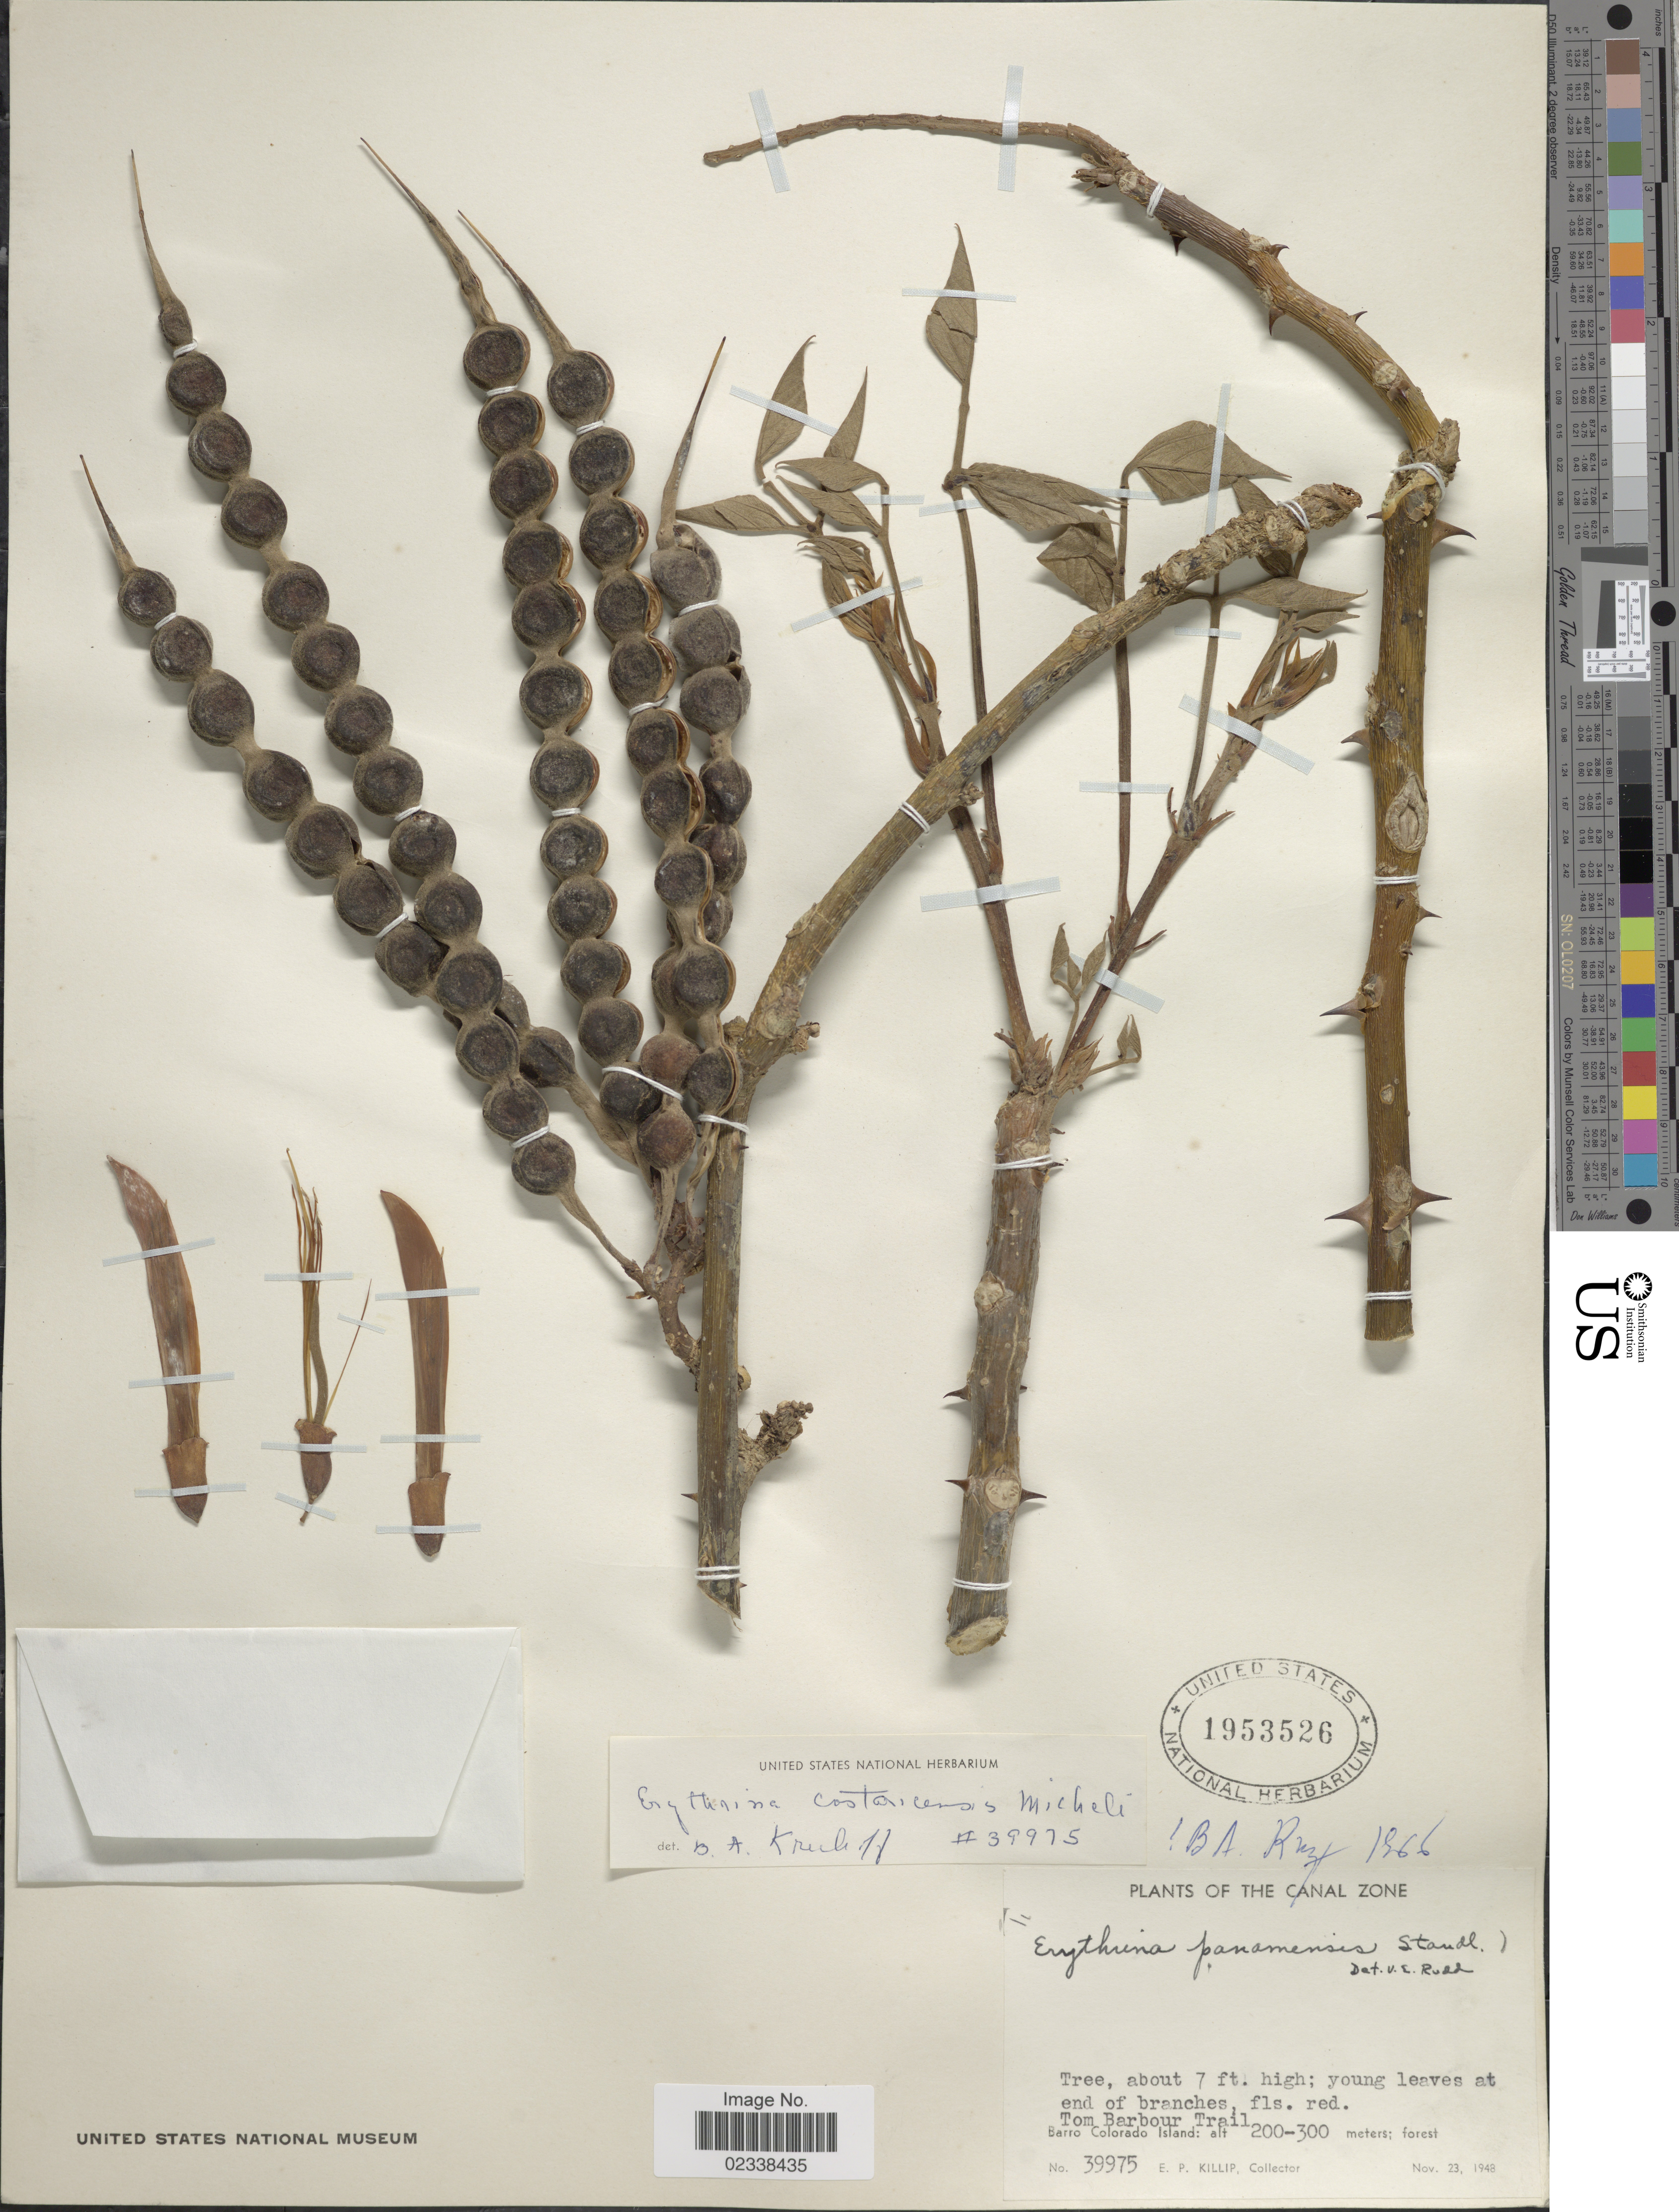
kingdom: Plantae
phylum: Tracheophyta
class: Magnoliopsida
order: Fabales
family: Fabaceae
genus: Erythrina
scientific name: Erythrina costaricensis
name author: Micheli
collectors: E. P. Killip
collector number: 39975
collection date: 1948-11-23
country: Panama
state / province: Panamá Oeste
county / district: Canal Zone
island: Barro Colorado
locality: Canal Zone. Tom Barbour Trail. Barro Colorado Island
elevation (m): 200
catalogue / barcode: US 1953526